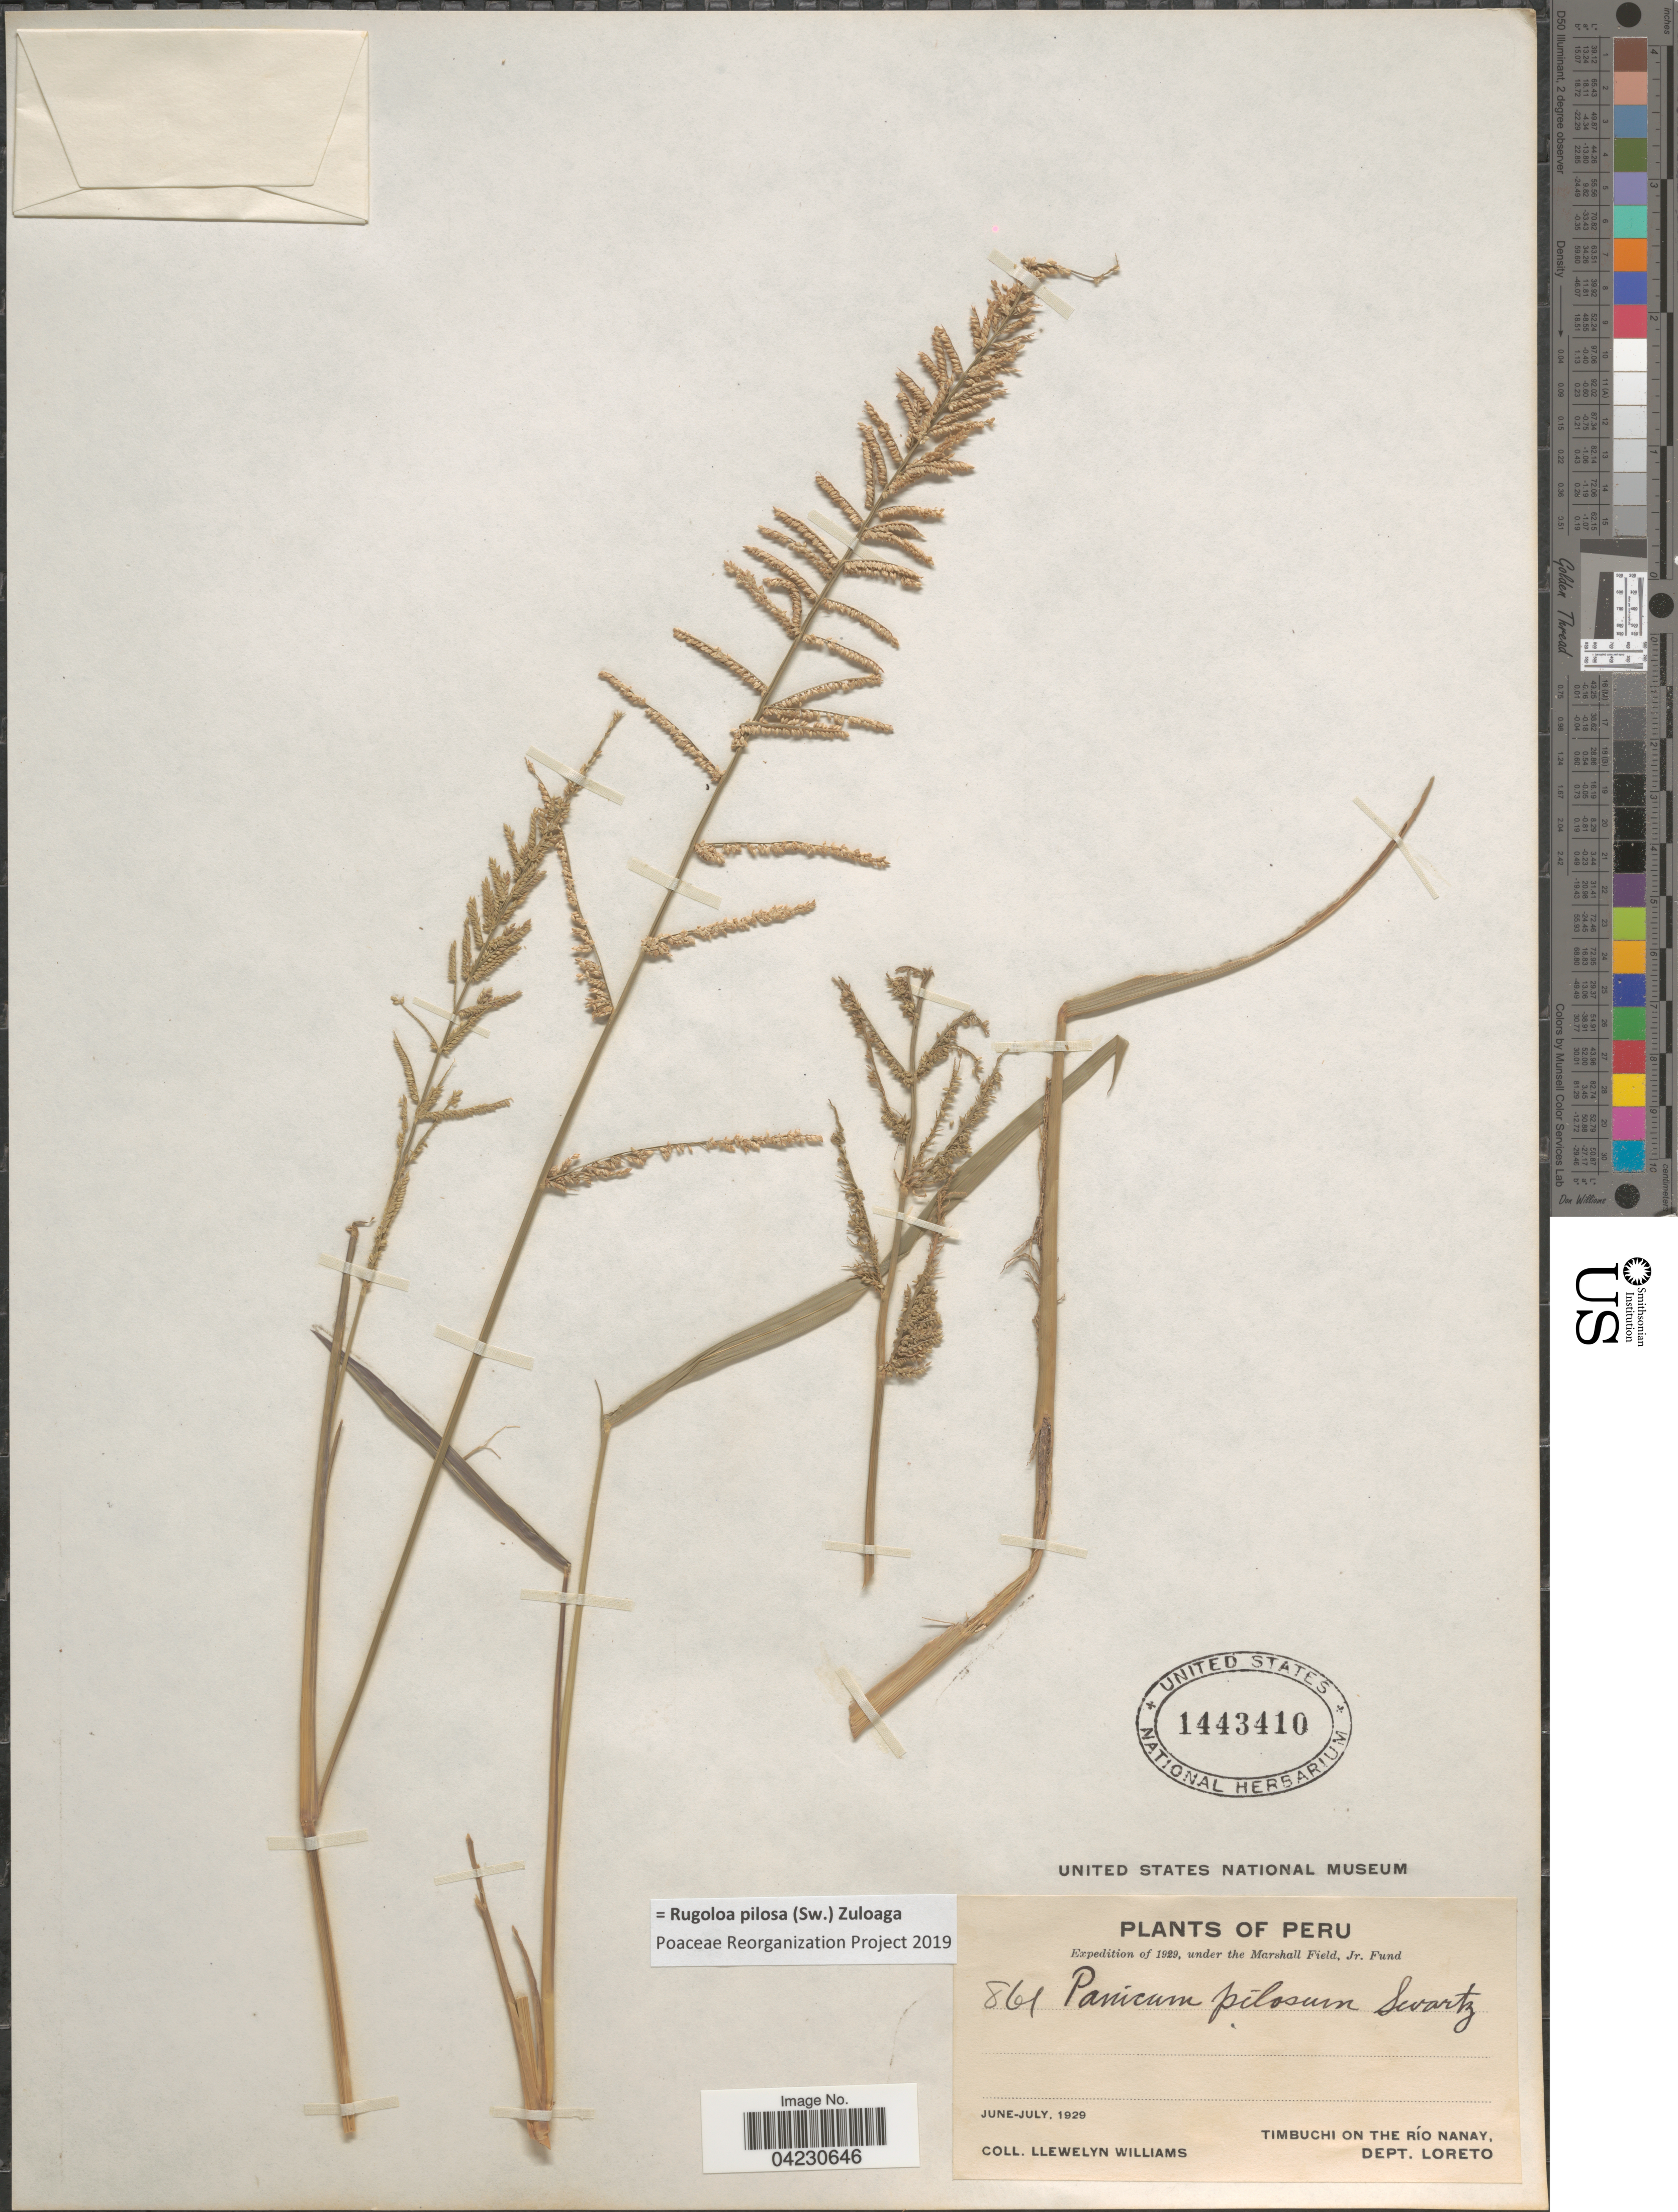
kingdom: Plantae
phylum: Tracheophyta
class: Liliopsida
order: Poales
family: Poaceae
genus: Rugoloa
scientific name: Rugoloa pilosa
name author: (Sw.) Zuloaga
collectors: Ll. Williams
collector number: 861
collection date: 1929-06/1929-07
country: Peru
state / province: Loreto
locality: Expedition of 1929. Timbuchi on the Río Nanay, Dept. Loreto.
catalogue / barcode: US 1443410